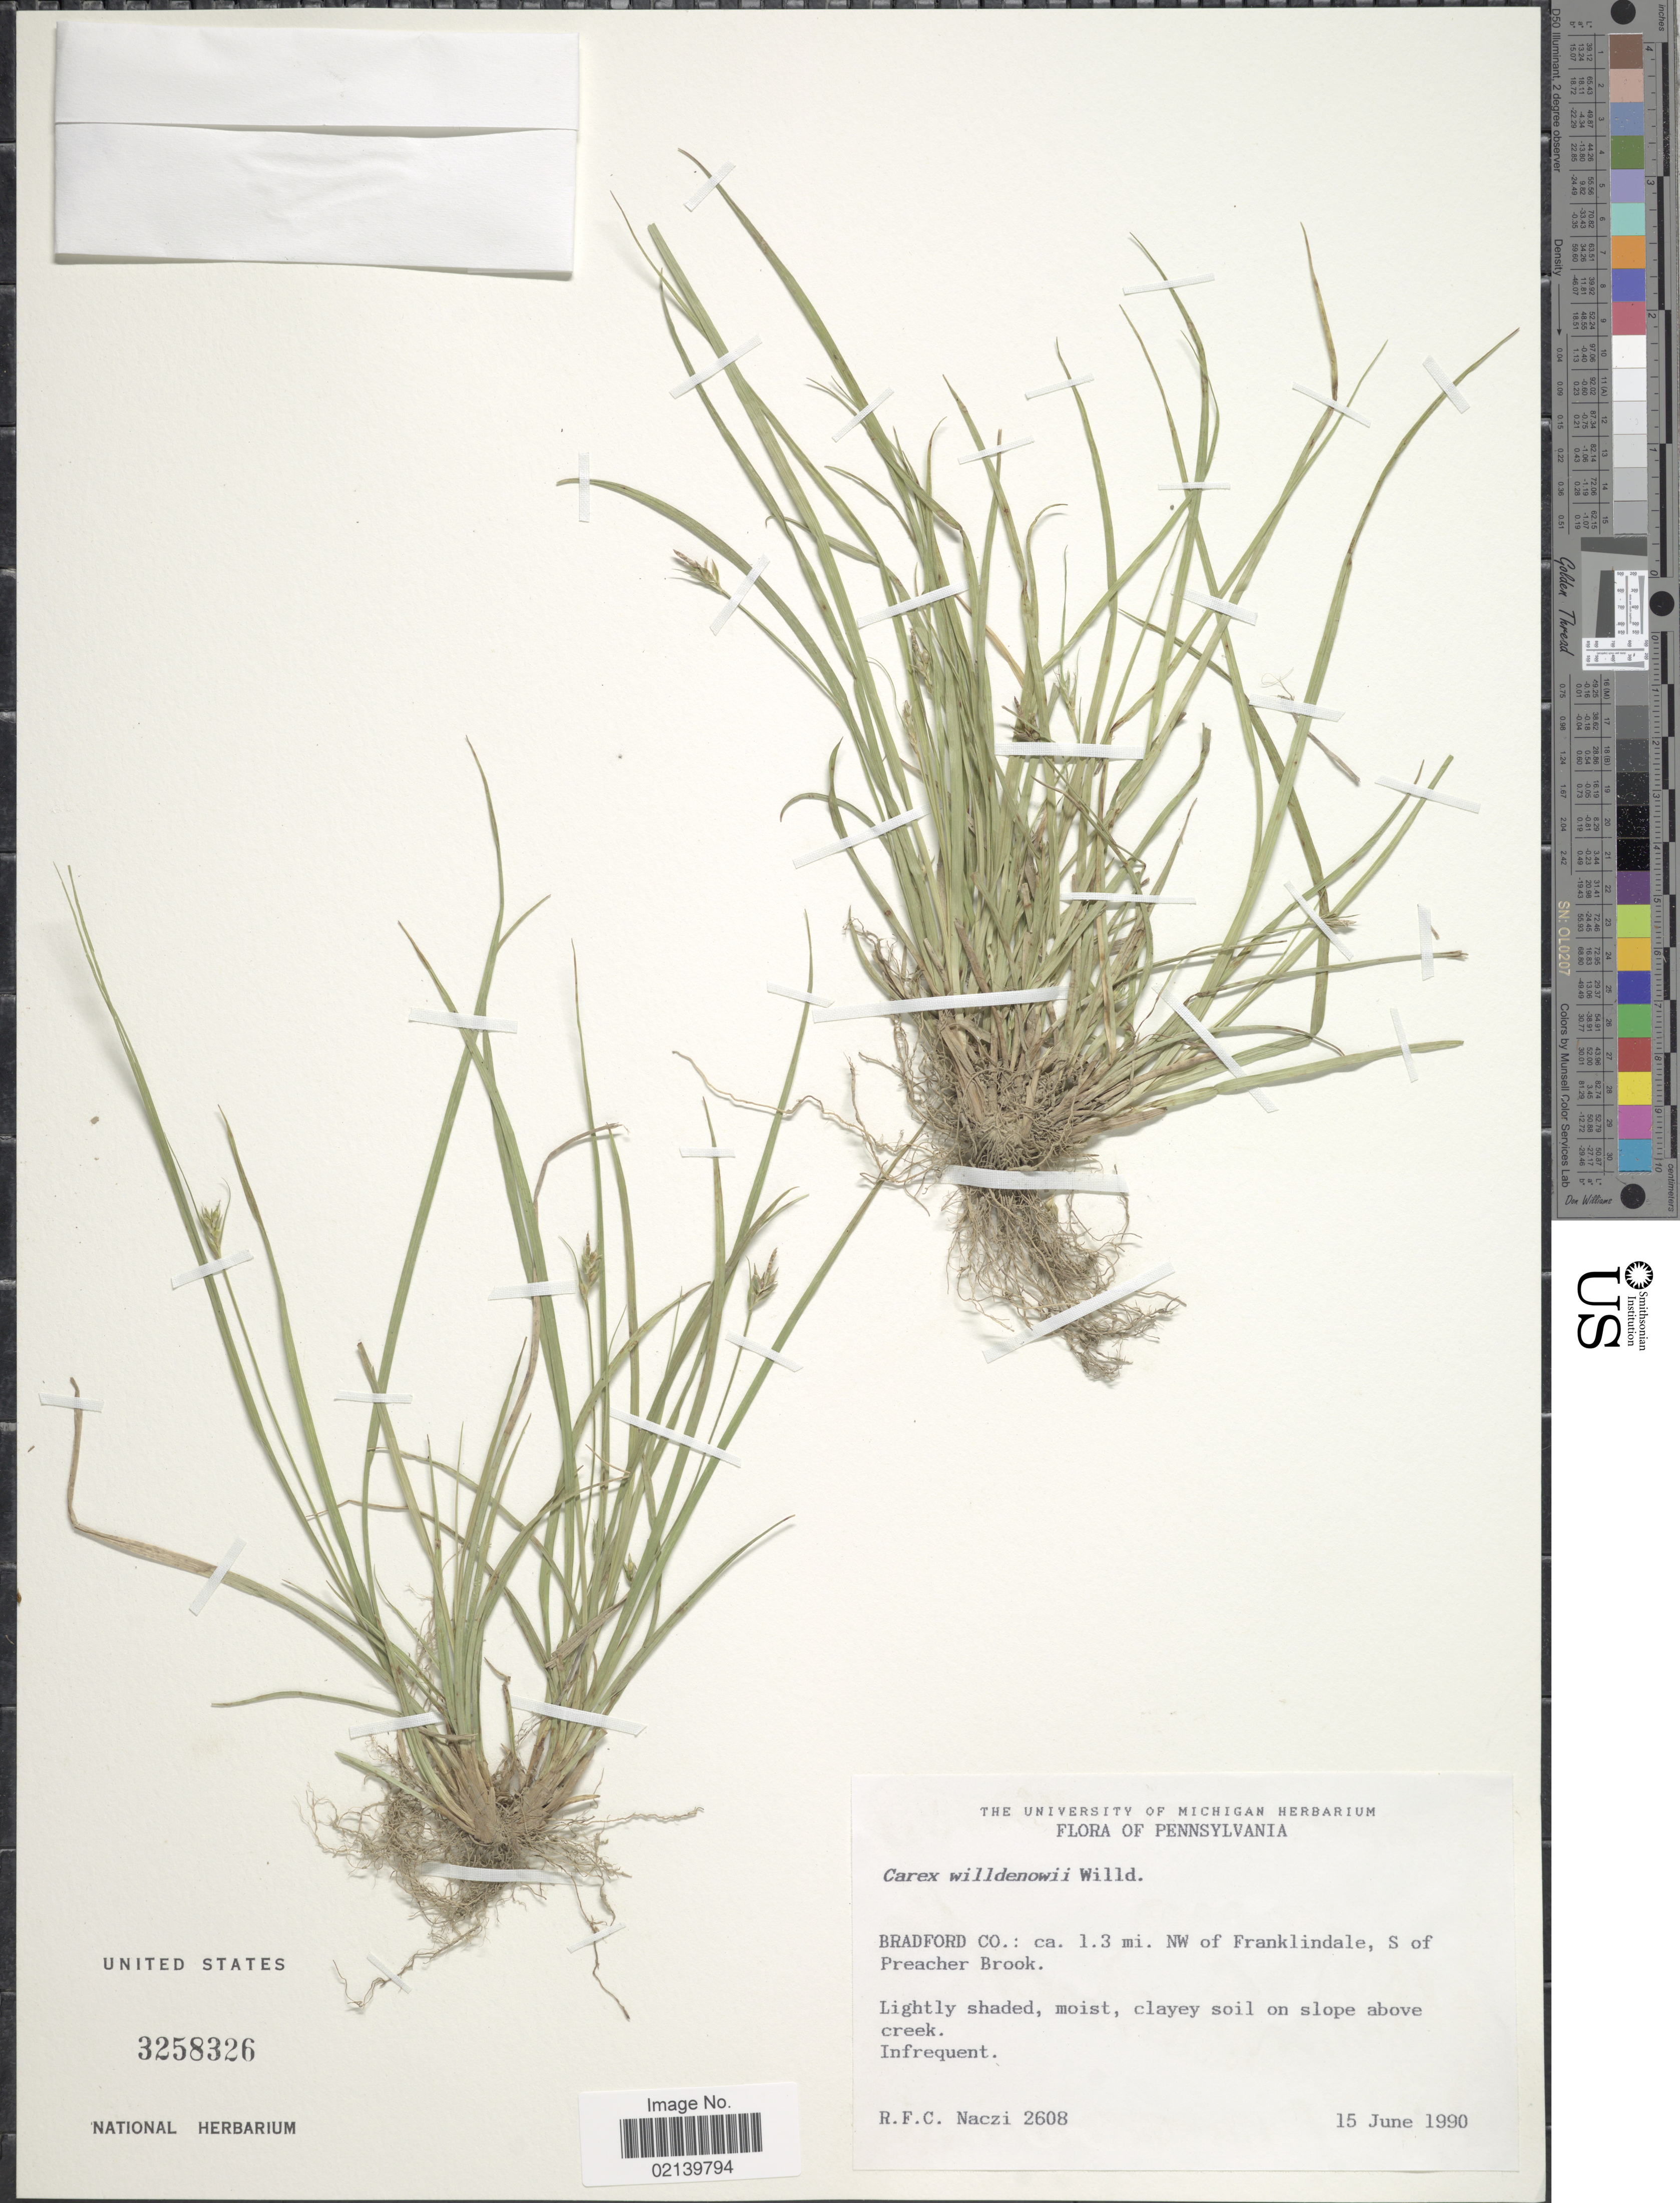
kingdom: Plantae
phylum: Tracheophyta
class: Liliopsida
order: Poales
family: Cyperaceae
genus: Carex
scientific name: Carex willdenowii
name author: Willd.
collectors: R. F. C. Naczi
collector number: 2608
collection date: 1990-06-15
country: United States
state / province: Pennsylvania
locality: Pennsylvania, Bradford Co.: ca. 1.3 mi NW of Franklindale, S of Preacher Brook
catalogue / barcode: US 3258326